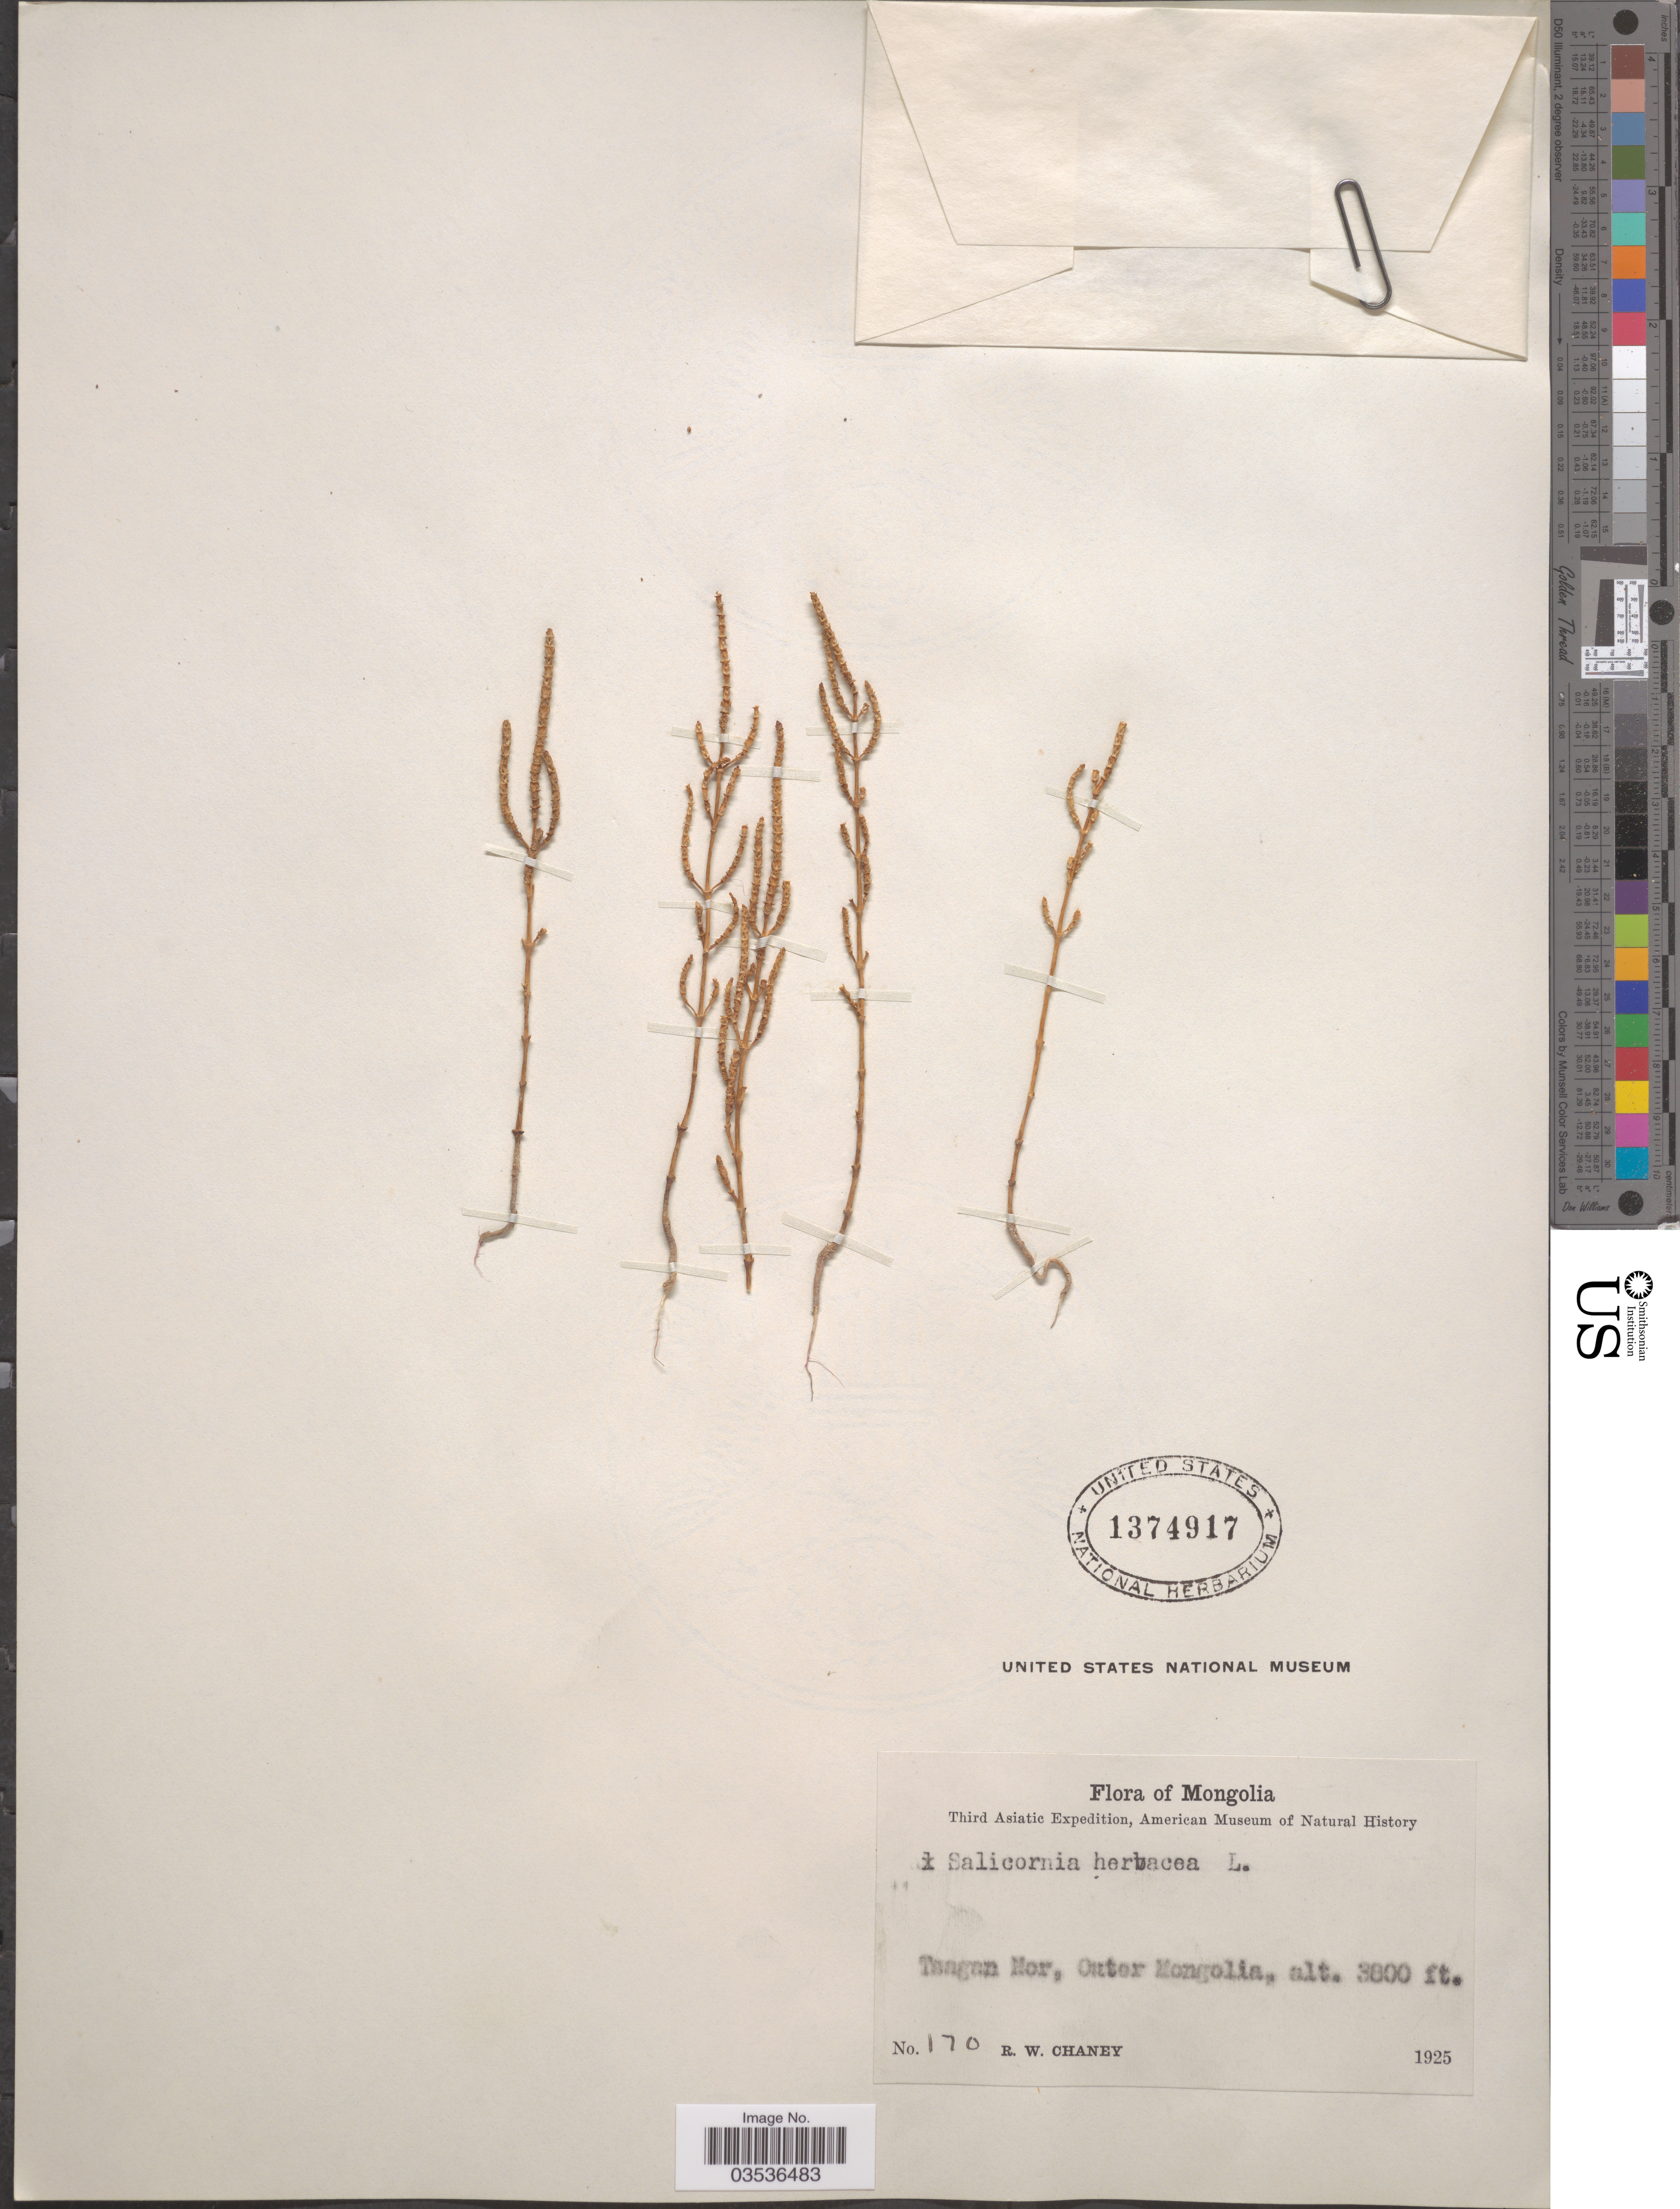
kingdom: Plantae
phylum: Tracheophyta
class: Magnoliopsida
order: Caryophyllales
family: Amaranthaceae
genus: Salicornia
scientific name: Salicornia europaea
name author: L.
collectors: R. Chaney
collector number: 170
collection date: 1925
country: Mongolia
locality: Tsagan Mor, Outer Mongolia.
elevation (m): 1158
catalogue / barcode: US 1374917